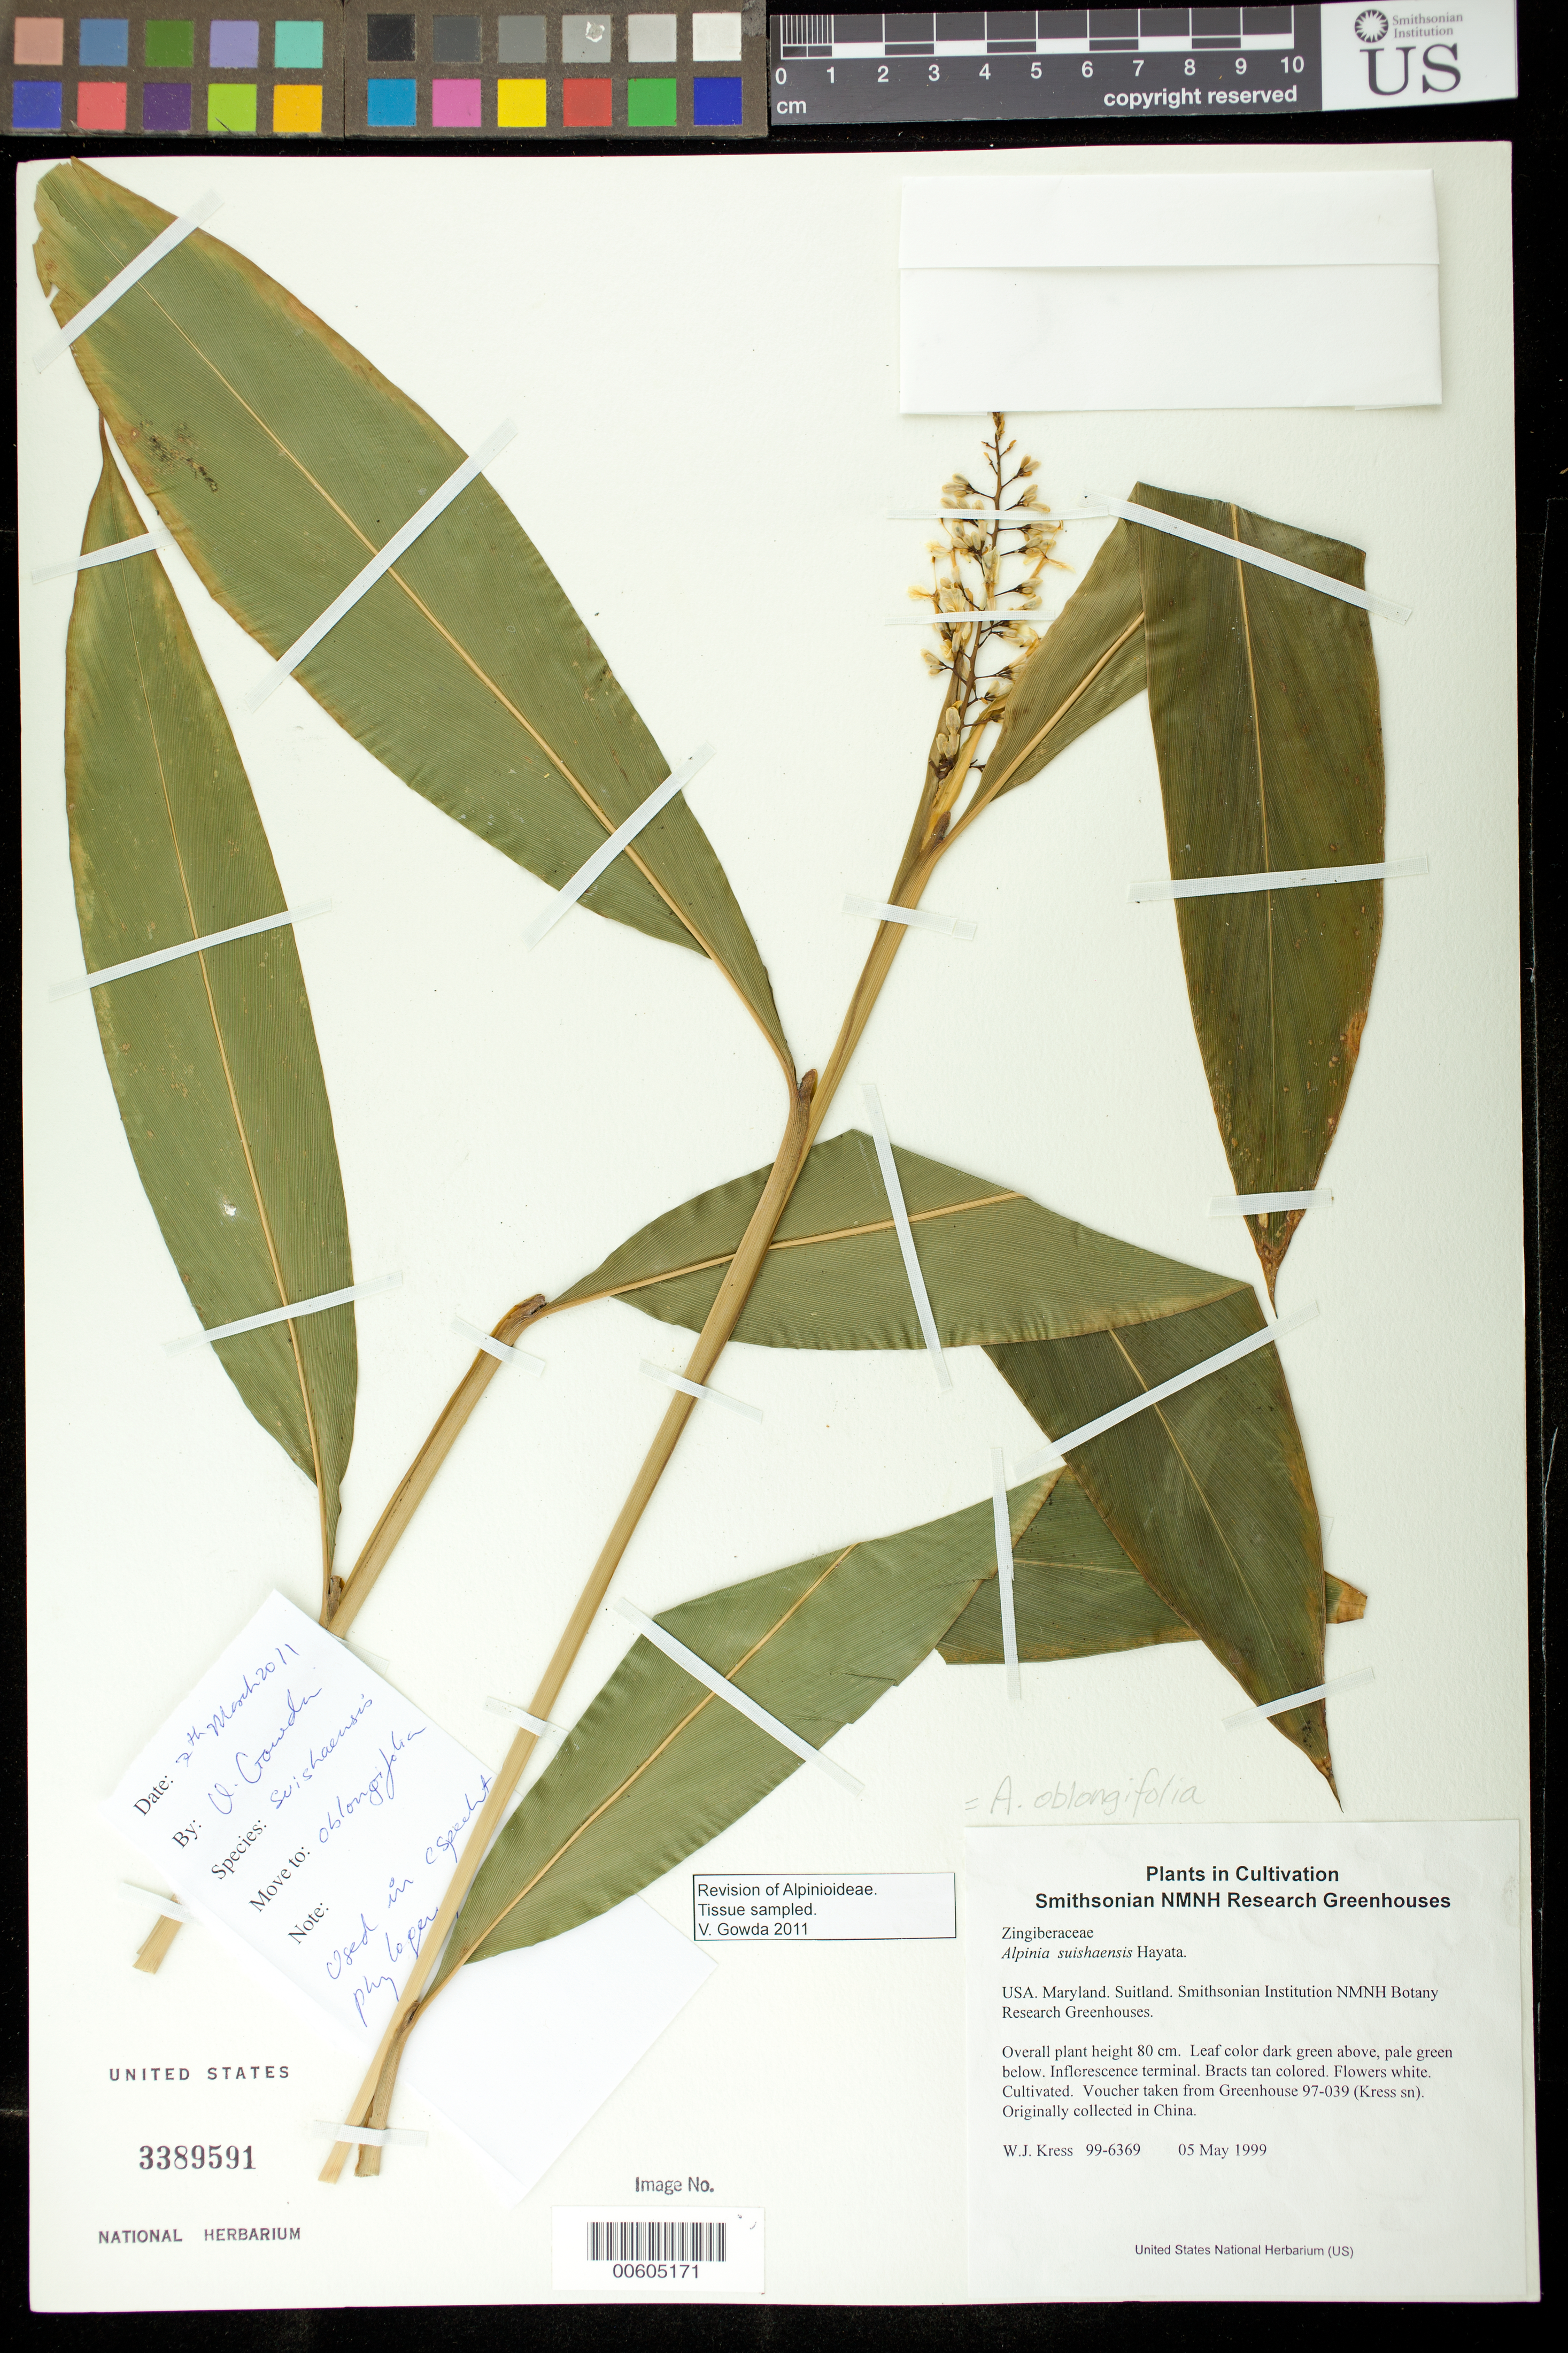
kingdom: Plantae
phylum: Tracheophyta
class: Liliopsida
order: Zingiberales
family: Zingiberaceae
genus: Alpinia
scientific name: Alpinia suishaensis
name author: Hayata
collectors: W. J. Kress & M. Bordelon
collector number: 99-6369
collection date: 1999-05-05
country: United States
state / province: Maryland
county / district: Prince George's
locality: NMNH Botany Research Greenhouses. Suitland.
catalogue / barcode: US 3389591